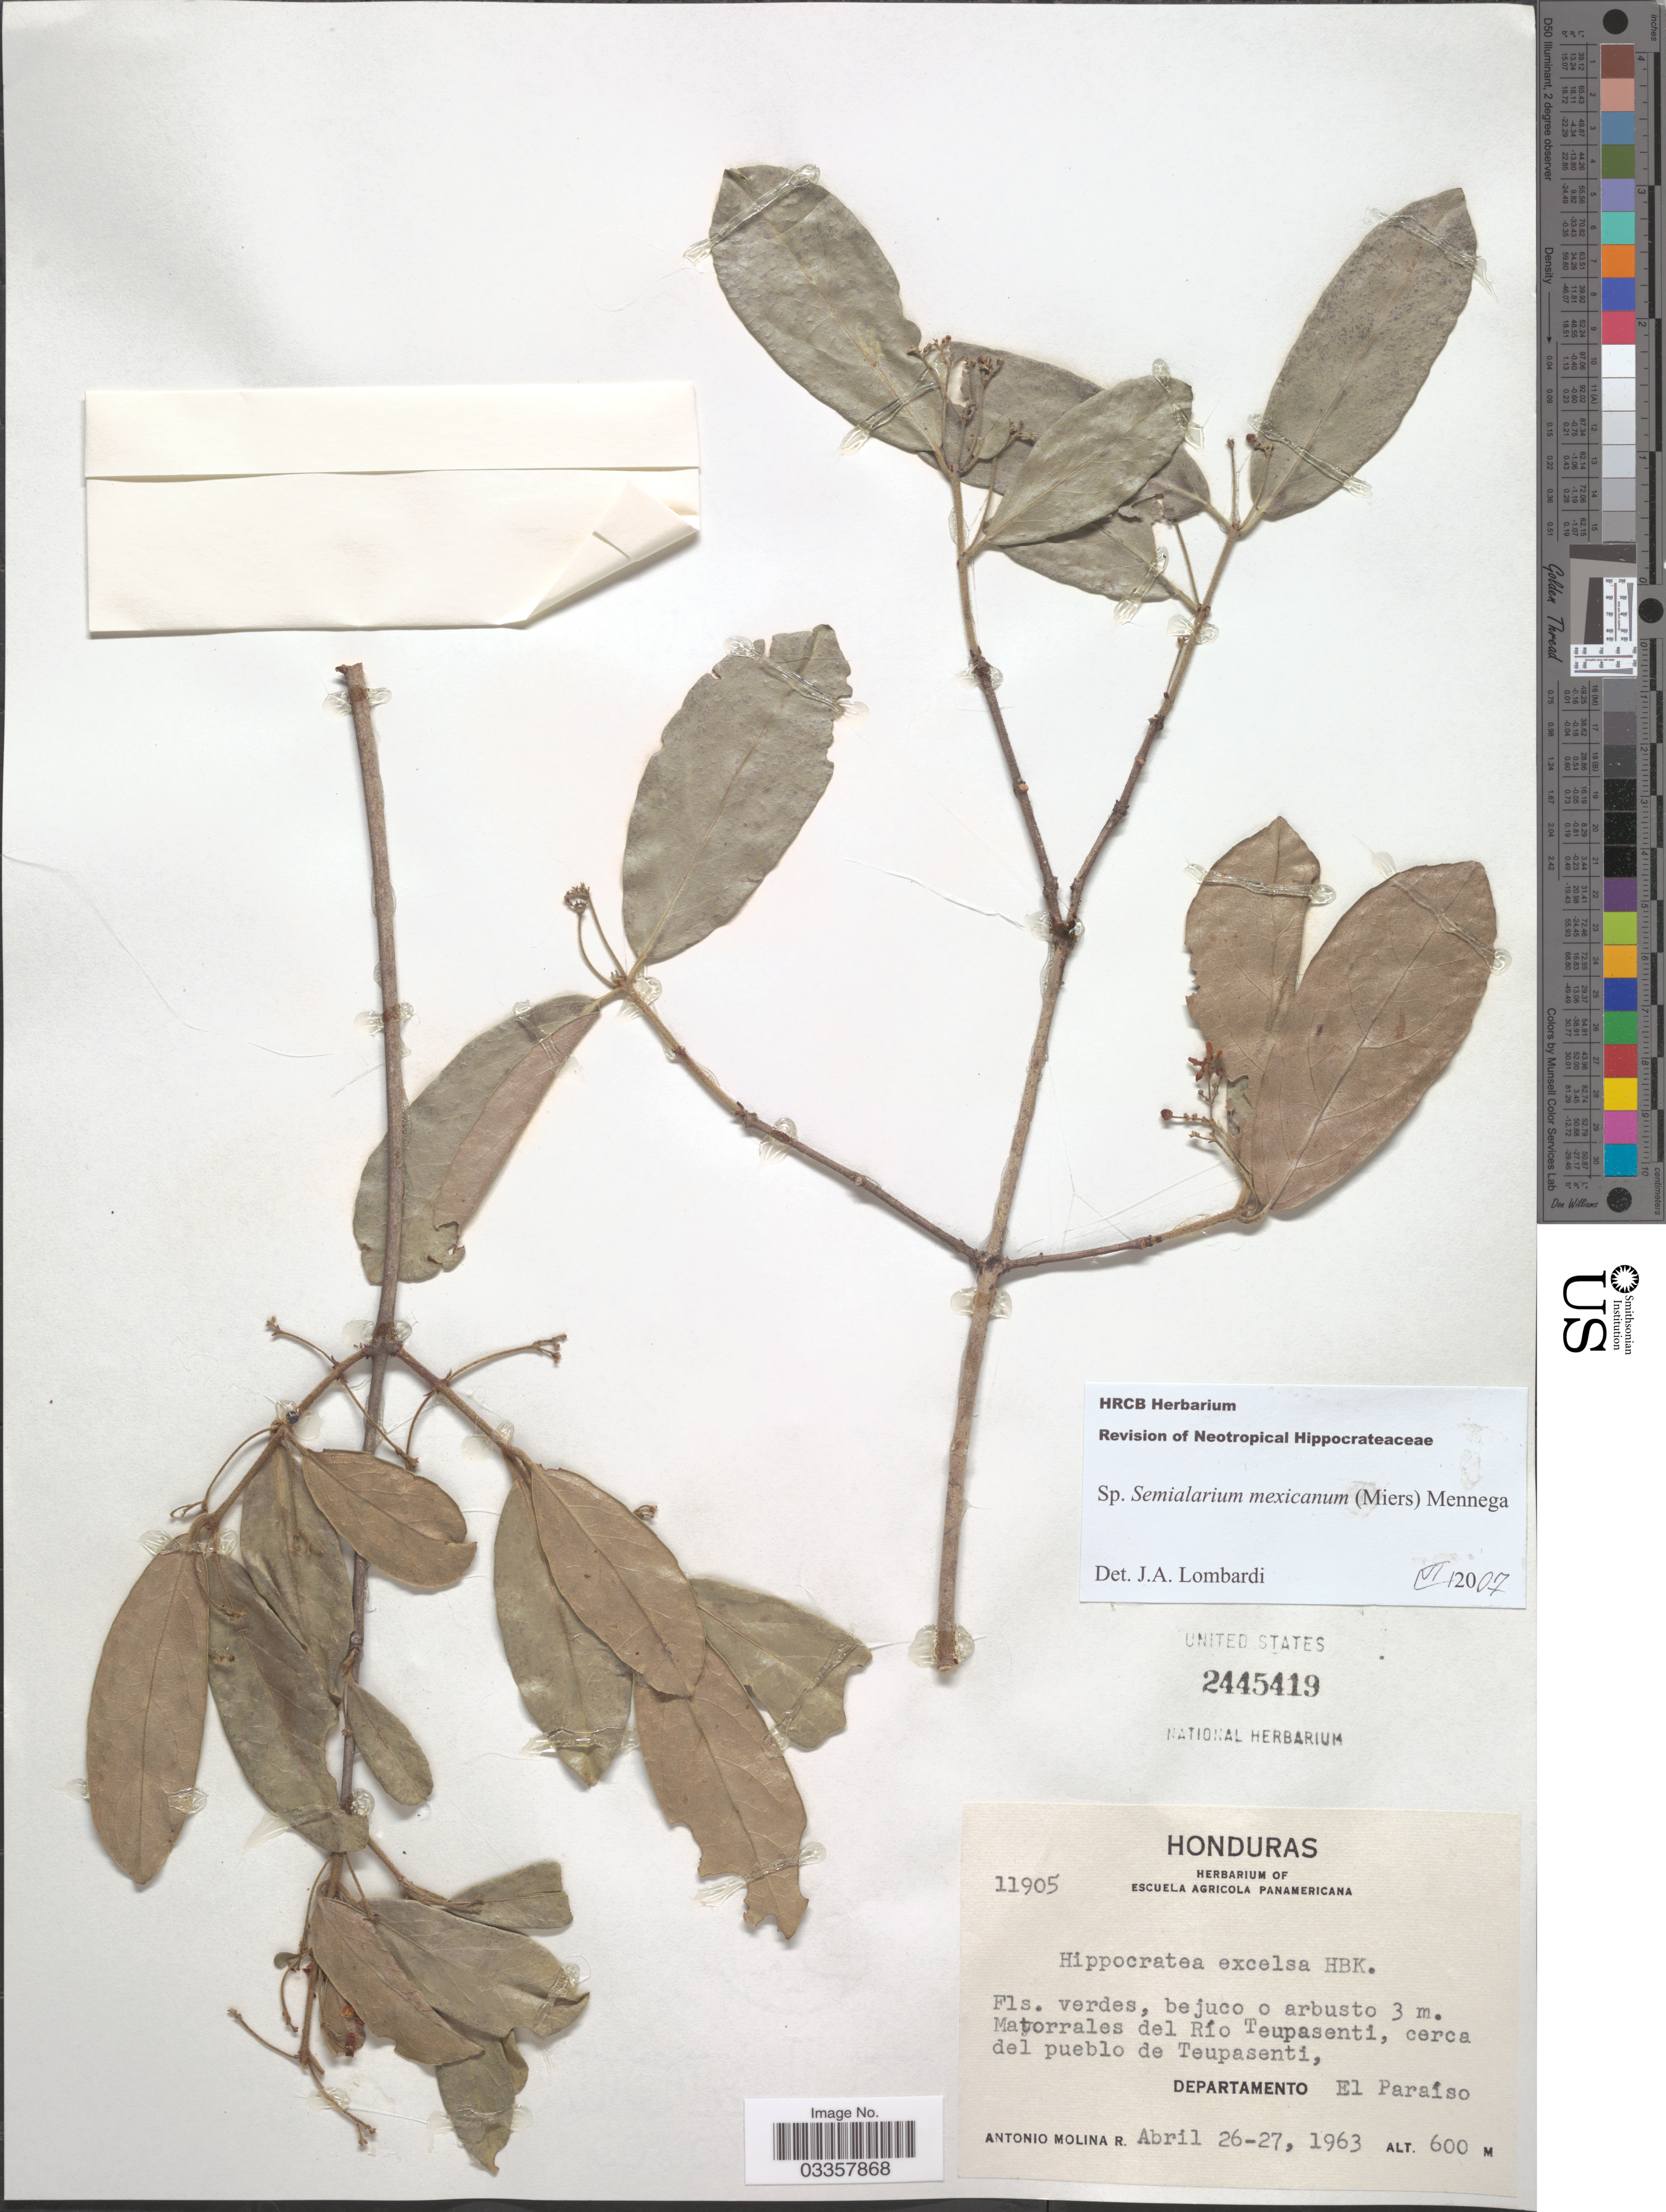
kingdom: Plantae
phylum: Tracheophyta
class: Magnoliopsida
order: Celastrales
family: Celastraceae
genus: Semialarium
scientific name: Semialarium mexicanum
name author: (Miers) Mennega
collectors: A. Molina R.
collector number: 11905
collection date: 1963-04-26/1963-04-27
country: Honduras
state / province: El Paraíso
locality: Matorrales del Río Teupasenti, cerca del pueblo de Teupasenti, Departamento El Paraíso.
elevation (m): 600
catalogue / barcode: US 2445419